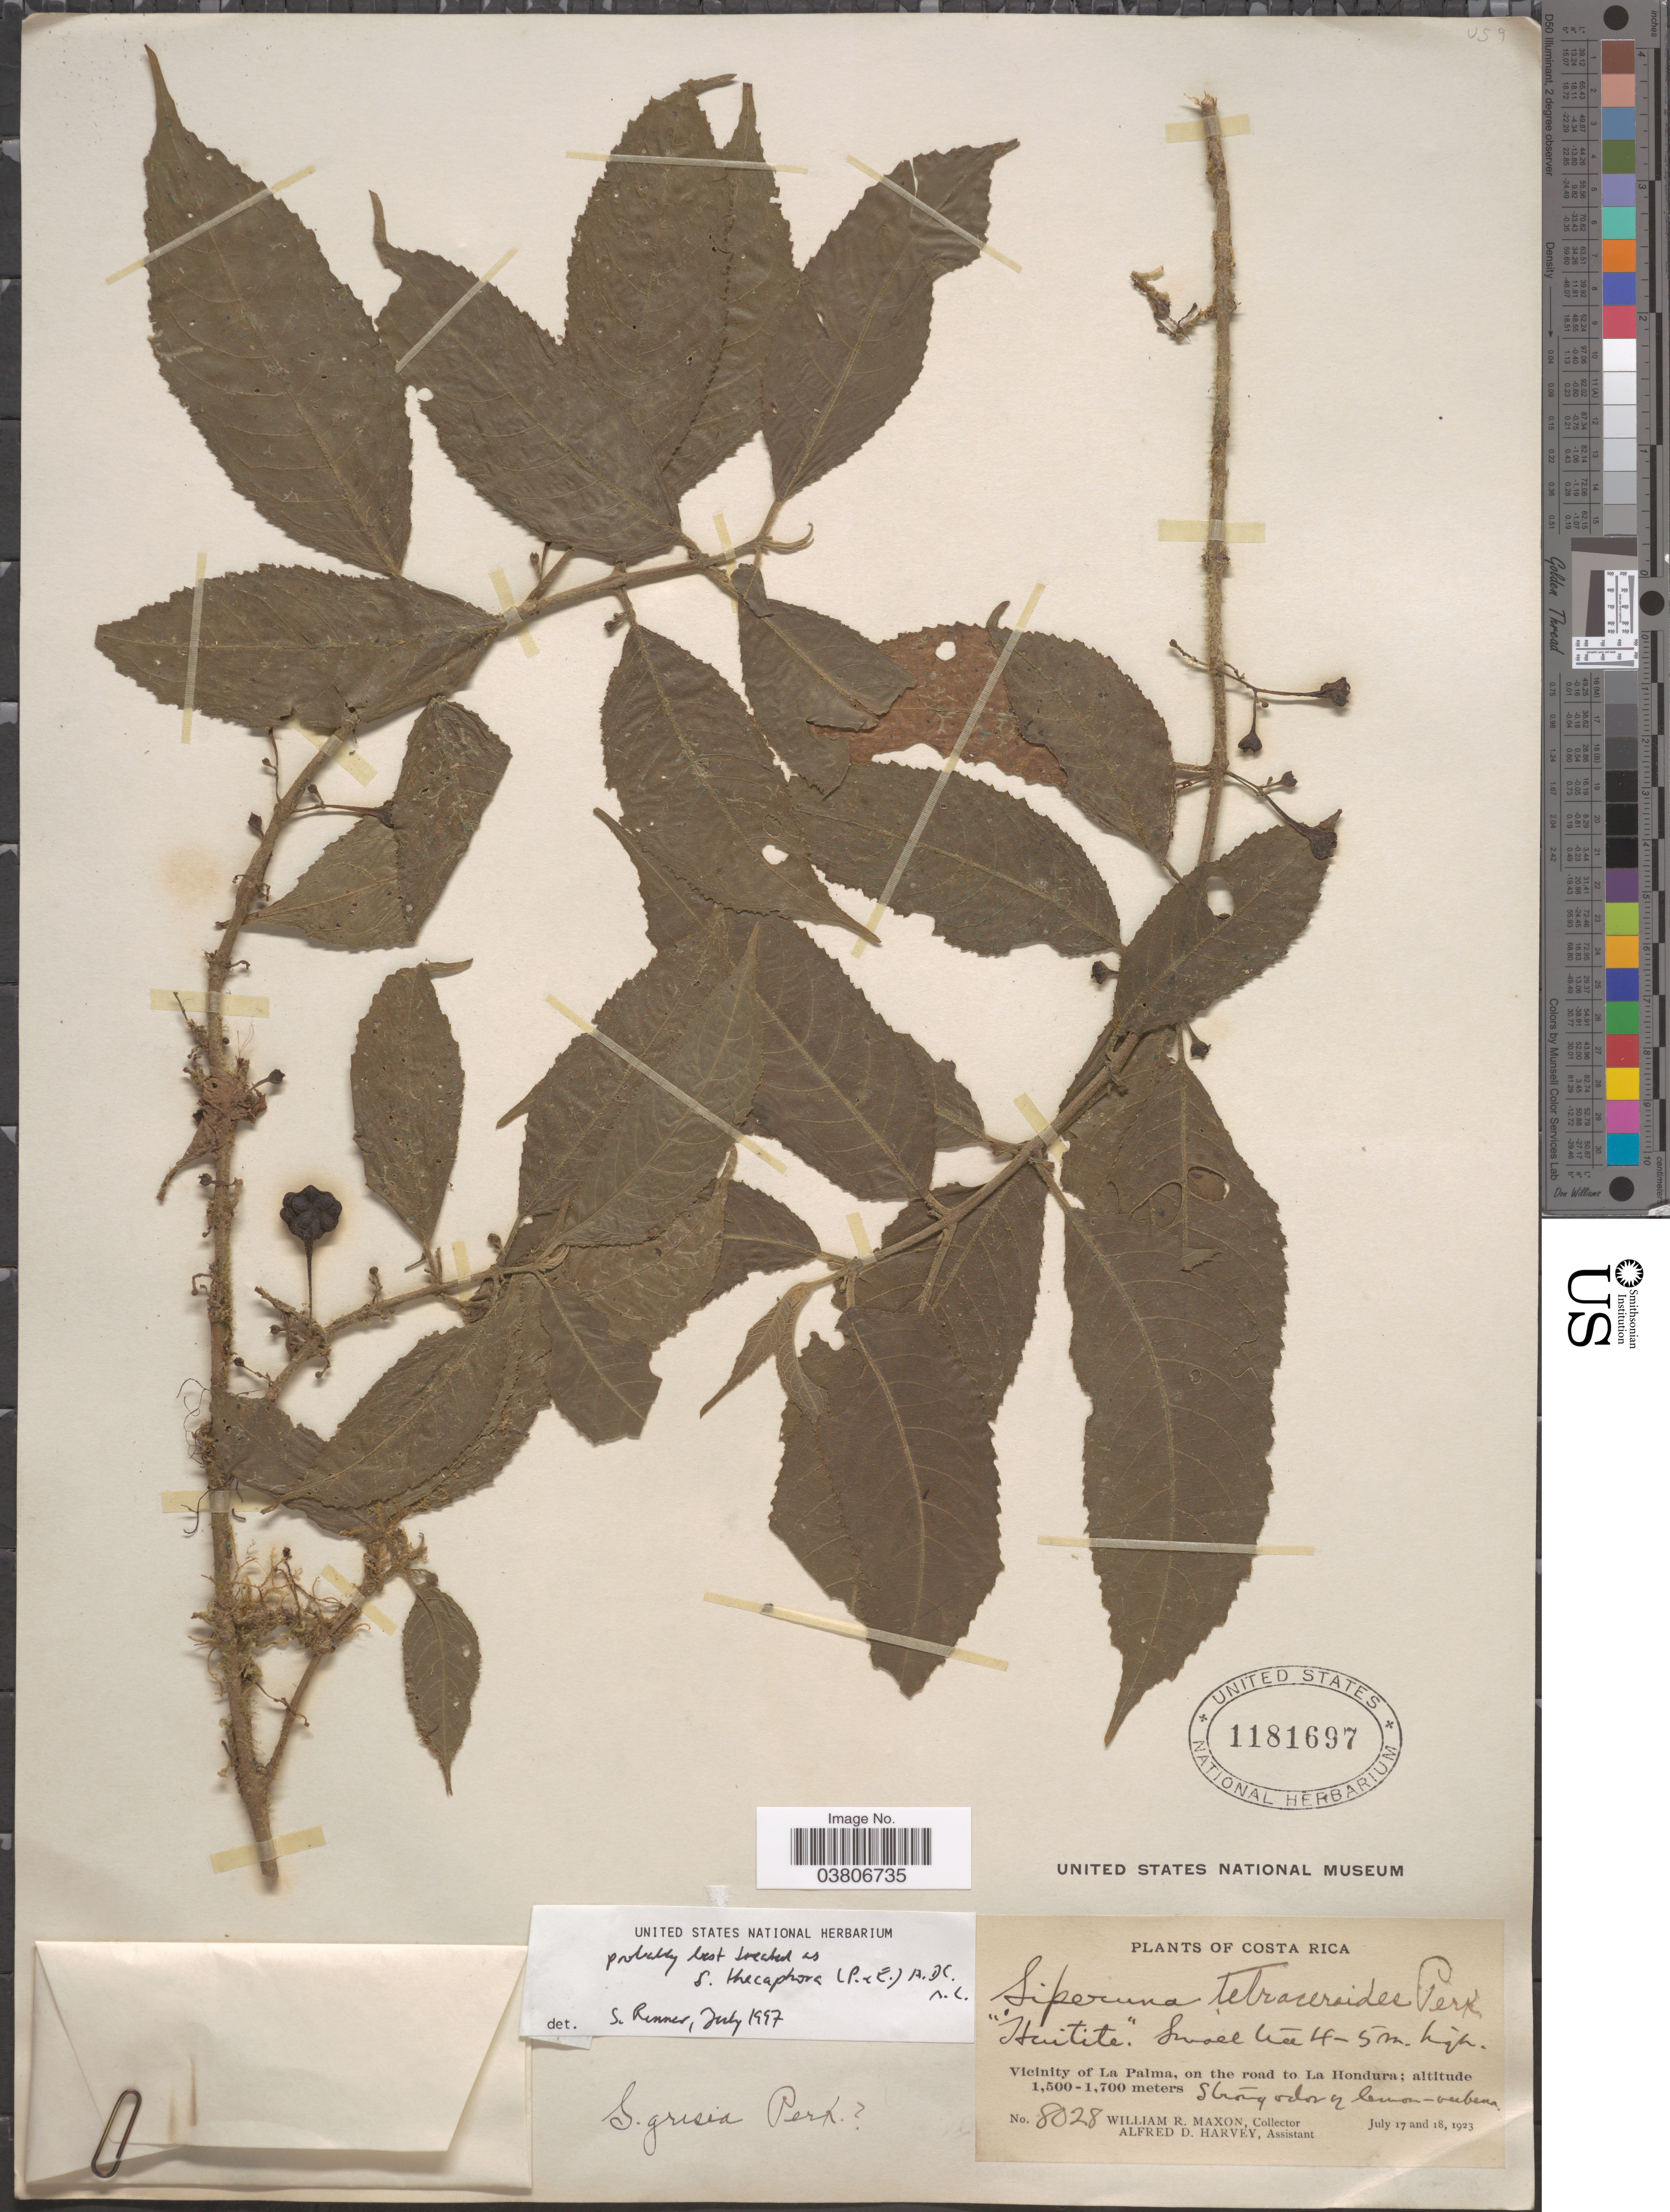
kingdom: Plantae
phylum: Tracheophyta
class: Magnoliopsida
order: Laurales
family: Siparunaceae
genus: Siparuna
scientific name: Siparuna thecaphora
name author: (Poepp. & Endl.) A. DC.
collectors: W. R. Maxon & A. D. Harvey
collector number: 8028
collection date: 1923-07-17/1923-07-18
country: Costa Rica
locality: Vicinity of La Palma, on the road to La Hondura.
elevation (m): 1500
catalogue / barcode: US 1181697